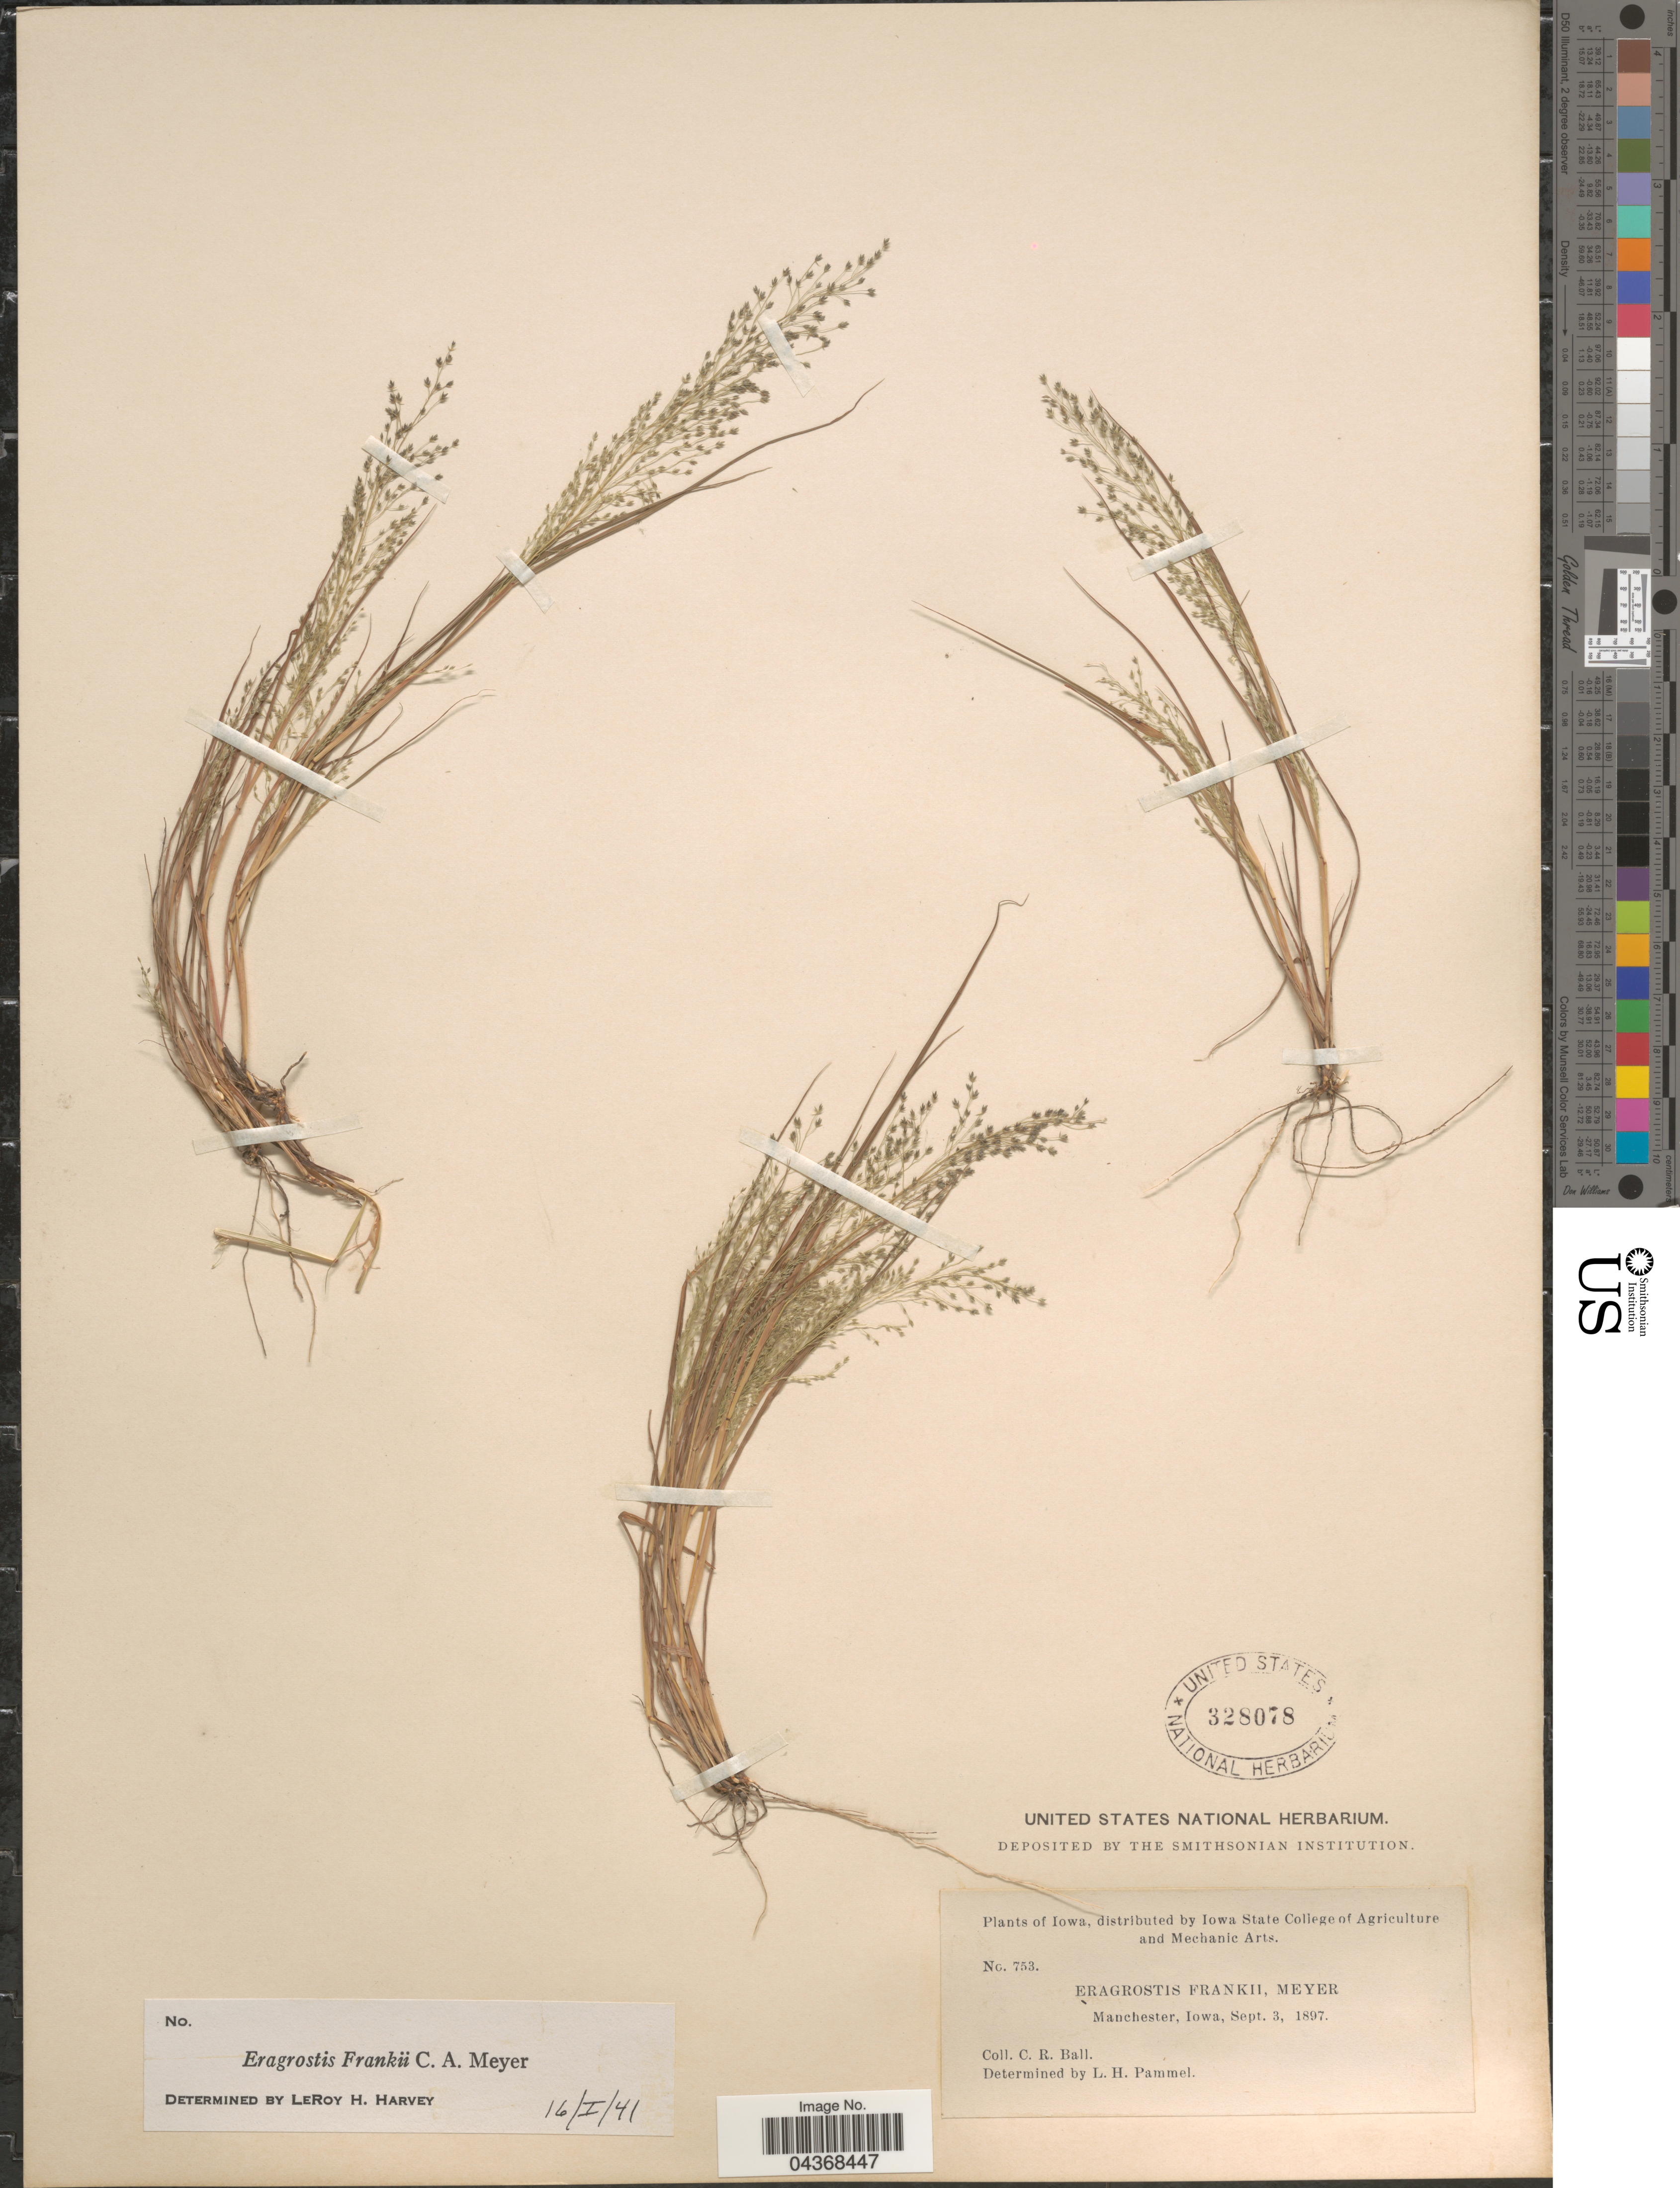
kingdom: Plantae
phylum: Tracheophyta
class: Liliopsida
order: Poales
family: Poaceae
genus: Eragrostis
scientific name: Eragrostis frankii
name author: C.A. Mey. ex Steud.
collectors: C. R. Ball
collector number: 753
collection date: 1897-09-03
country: United States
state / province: Iowa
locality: Manchester.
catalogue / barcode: US 328078